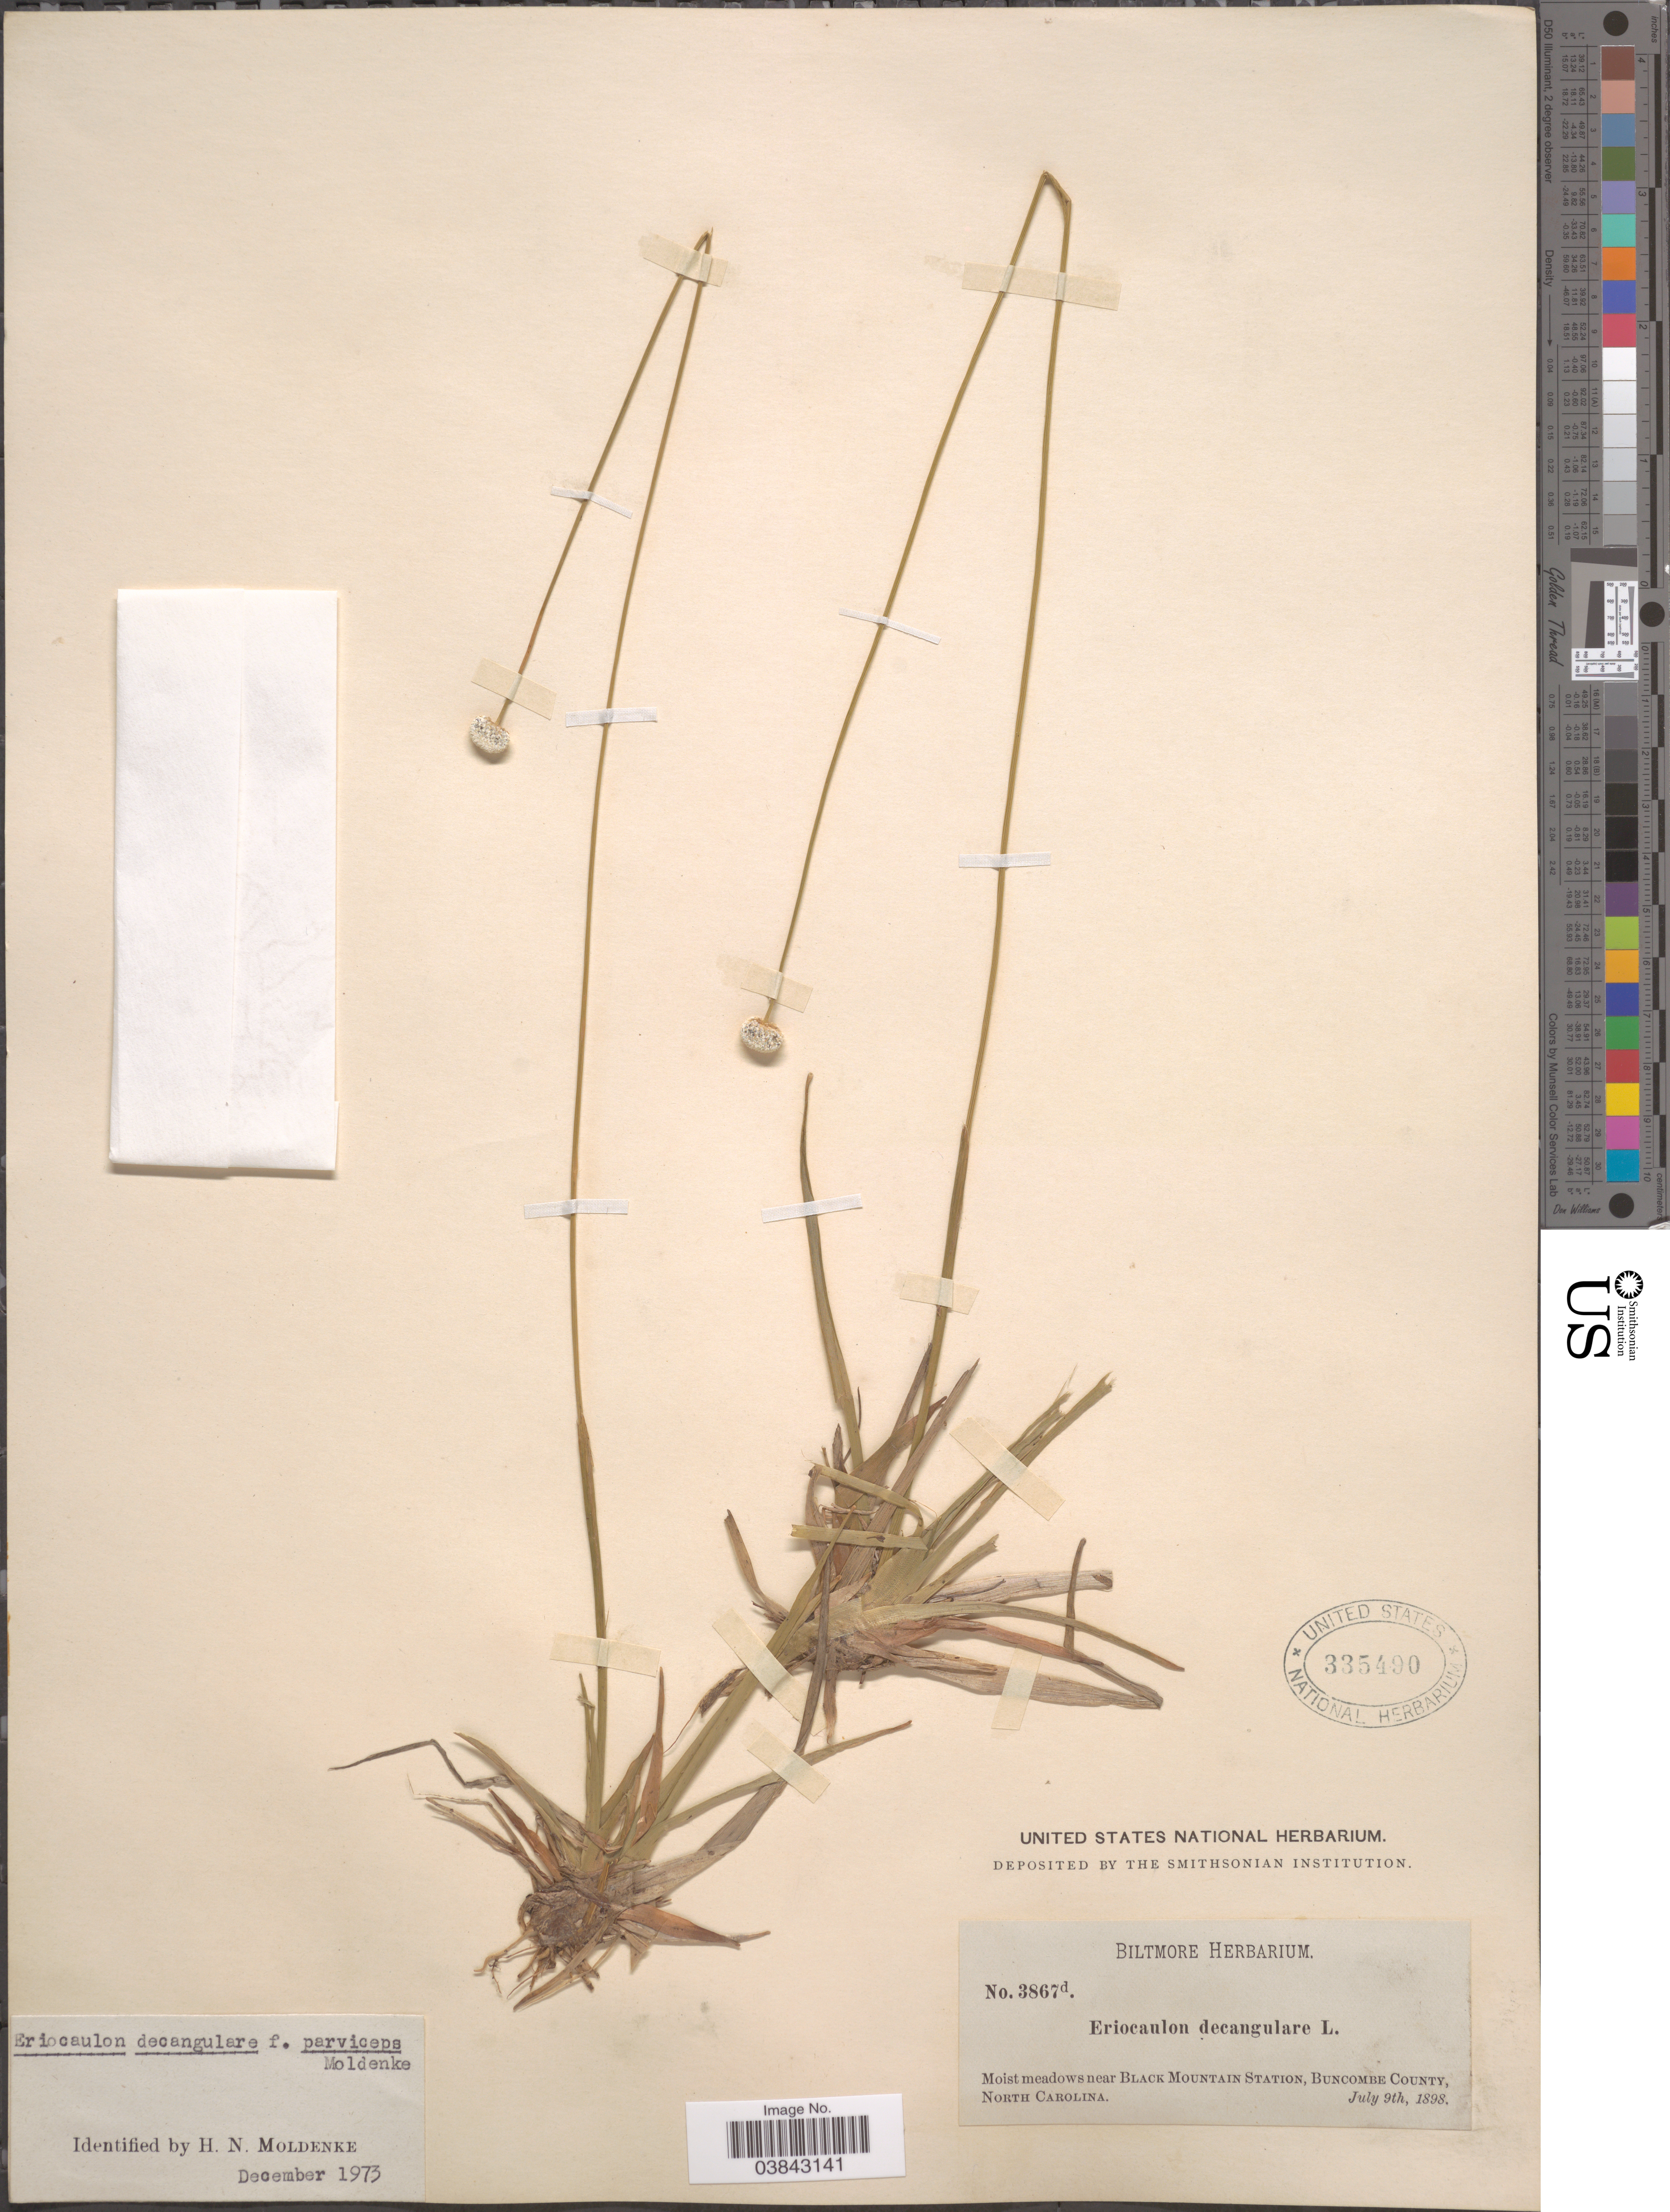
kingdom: Plantae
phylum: Tracheophyta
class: Liliopsida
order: Poales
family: Eriocaulaceae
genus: Eriocaulon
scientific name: Eriocaulon decangulare f. parviceps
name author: Moldenke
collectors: ex herb. Biltmore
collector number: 3867d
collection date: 1898-07-09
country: United States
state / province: North Carolina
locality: Near Black Mountain Station, Buncombe County.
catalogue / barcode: US 335490